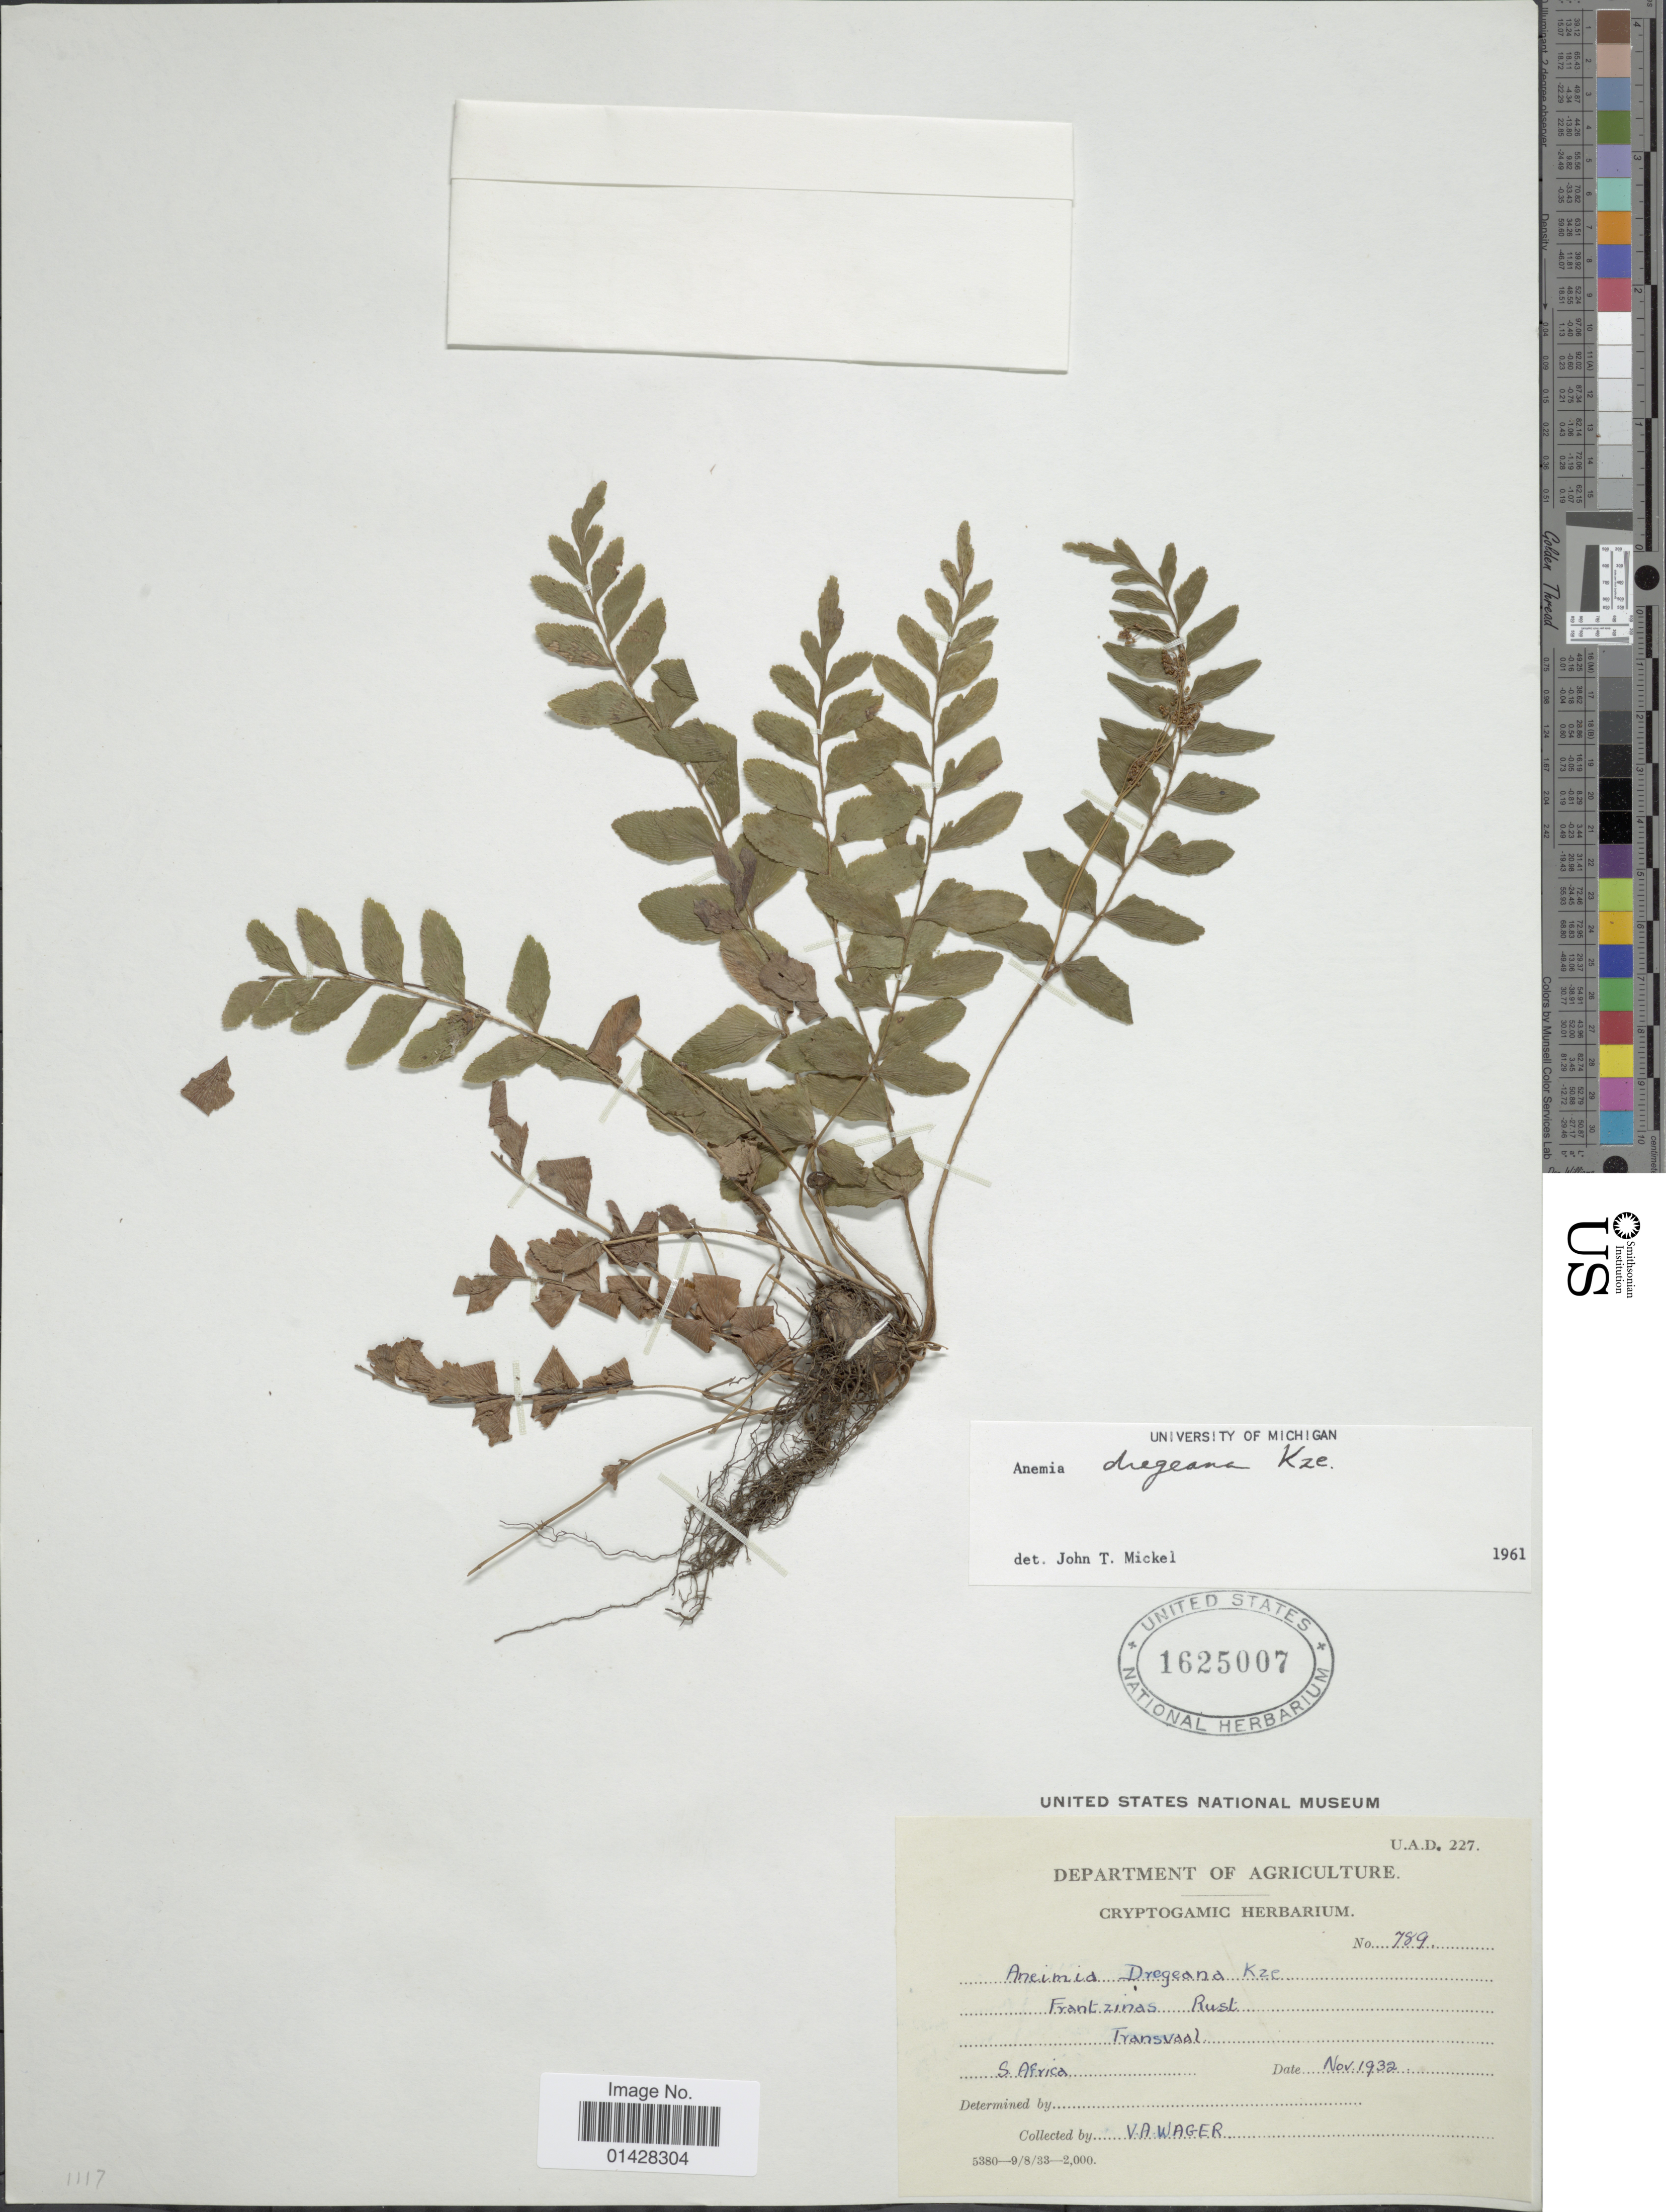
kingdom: Plantae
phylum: Tracheophyta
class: Polypodiopsida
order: Schizaeales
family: Anemiaceae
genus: Anemia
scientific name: Anemia dregeana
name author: Kunze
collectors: V. Wager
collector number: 789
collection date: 1932-11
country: South Africa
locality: Frantzinas Rust, Transvaal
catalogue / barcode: US 1625007